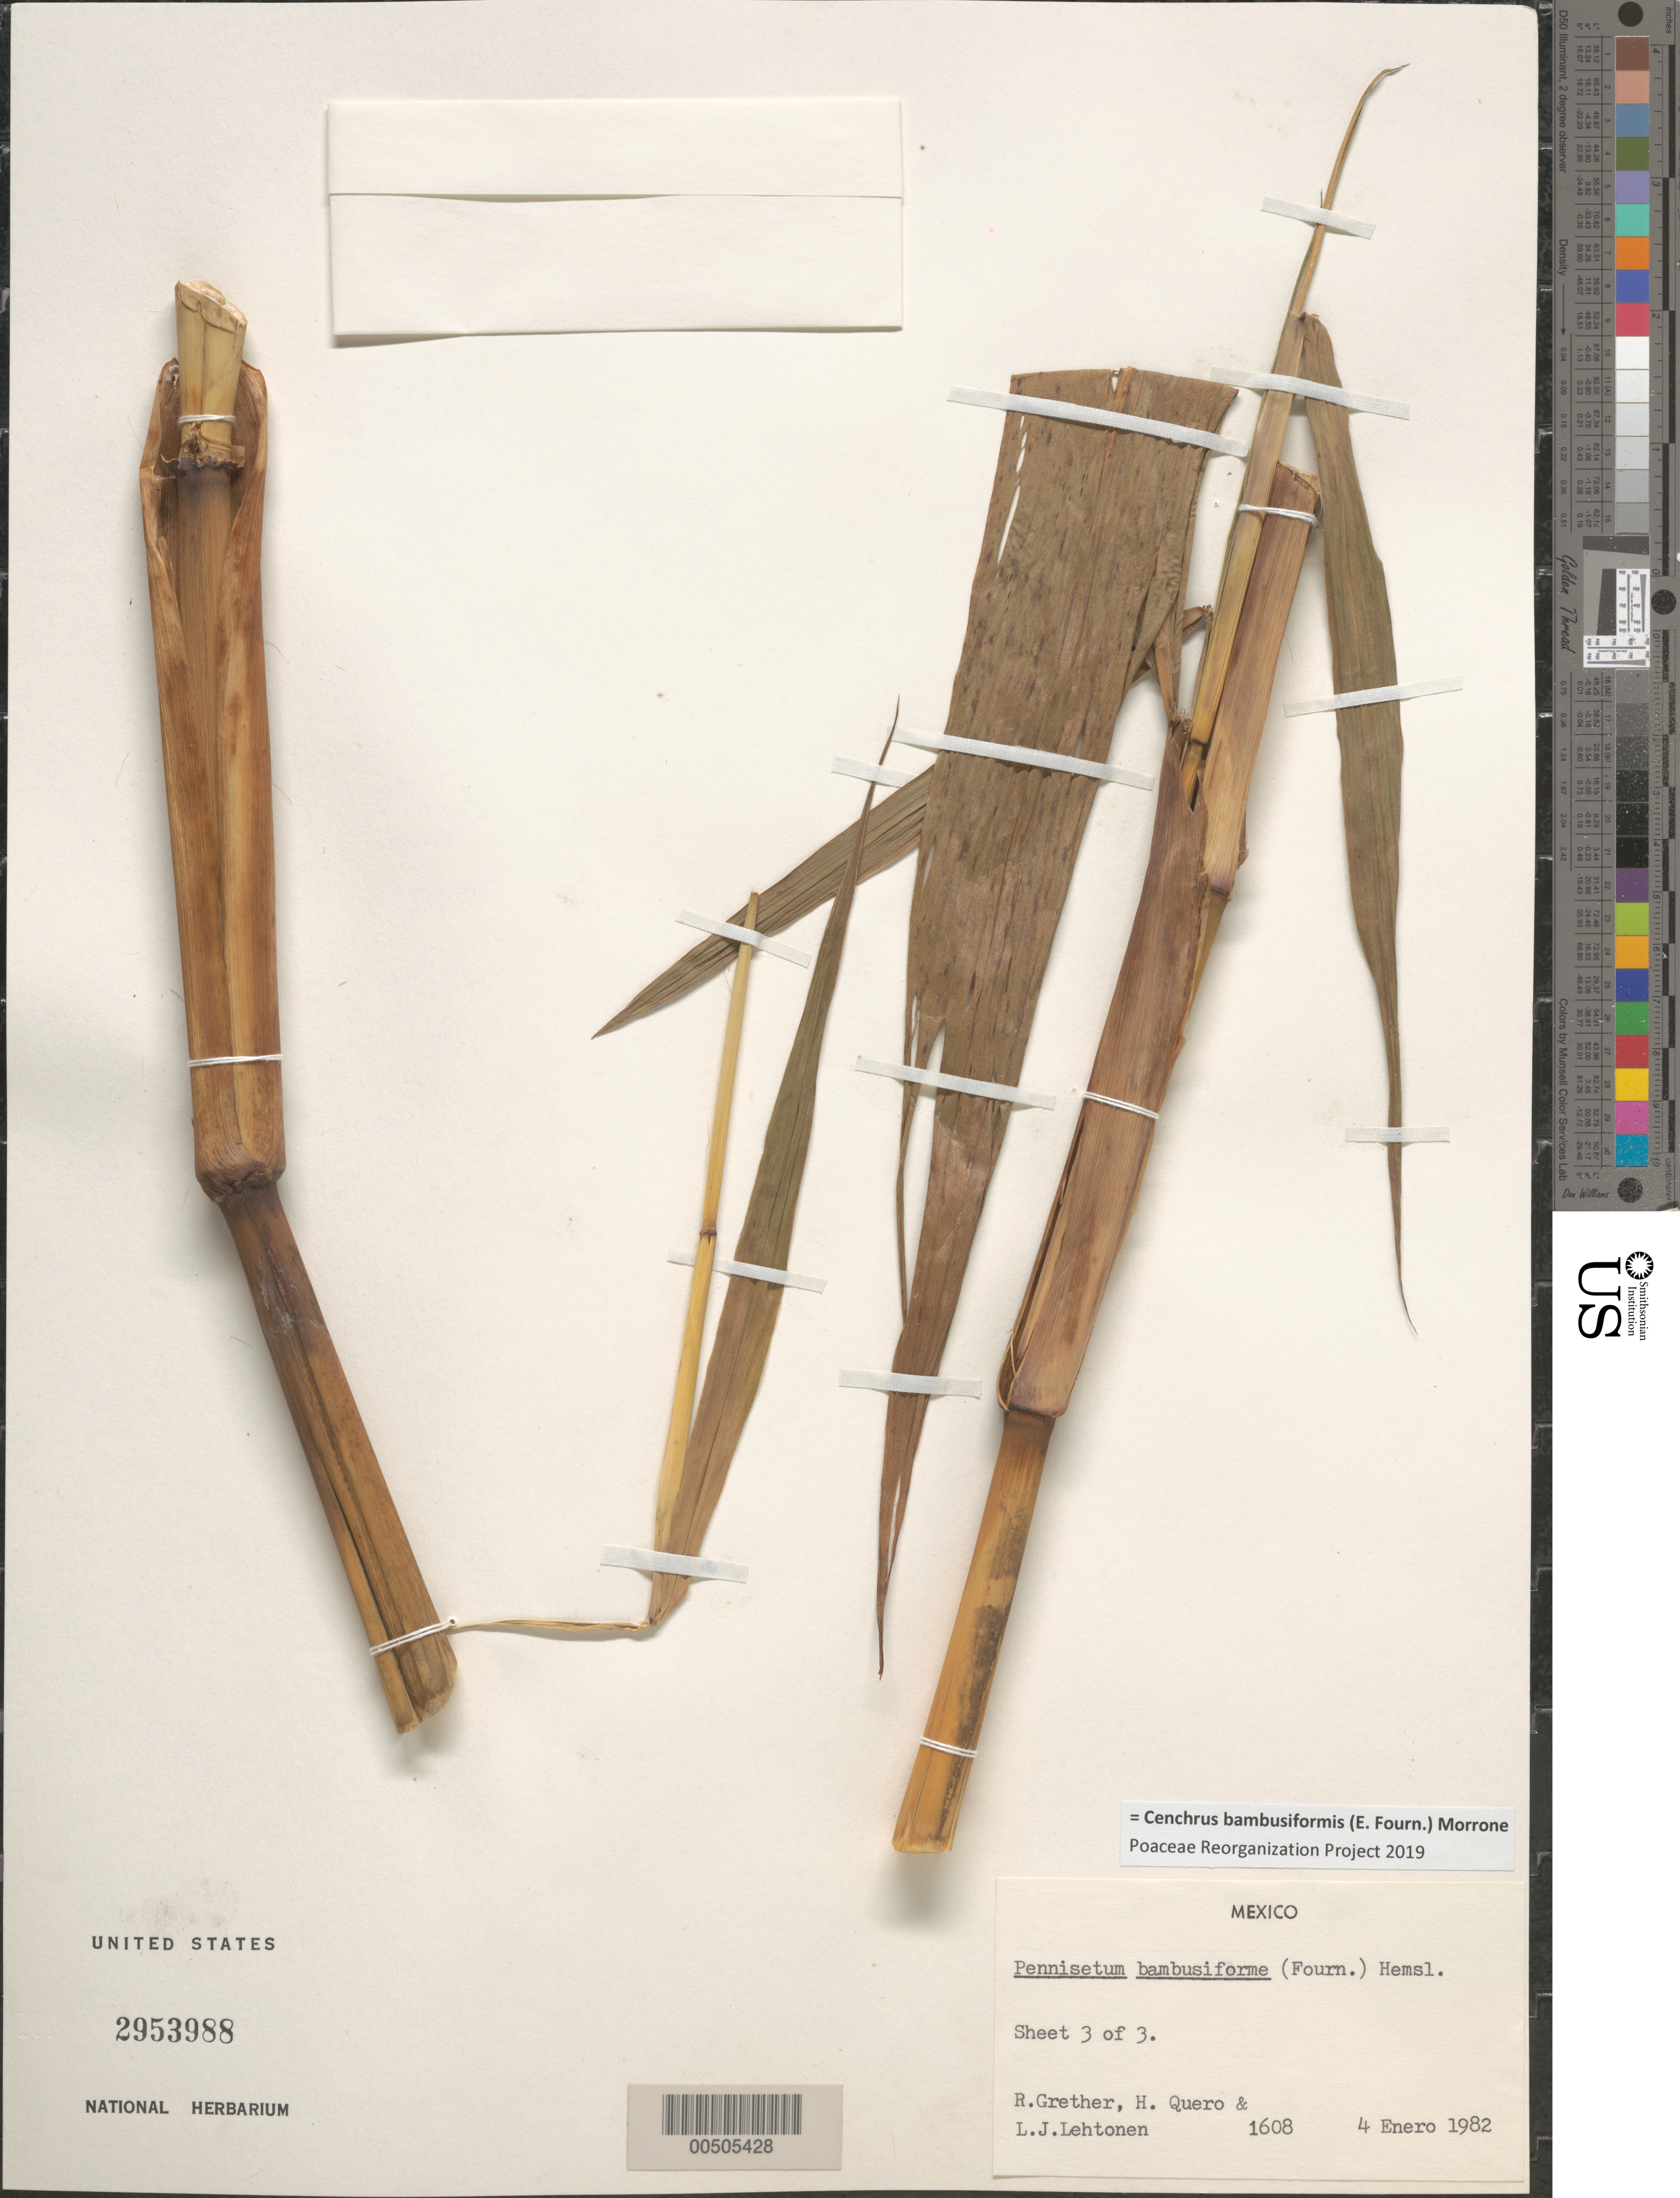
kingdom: Plantae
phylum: Tracheophyta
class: Liliopsida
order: Poales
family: Poaceae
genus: Cenchrus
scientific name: Cenchrus bambusiformis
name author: (E. Fourn.) Morrone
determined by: Poaceae Reorganization Project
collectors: R. Grether, H. Quero & L. Lehtonen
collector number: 1608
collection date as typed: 4 Jan 1982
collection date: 1982-01-04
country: Mexico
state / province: Durango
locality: San Ramon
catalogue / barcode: US 2953988